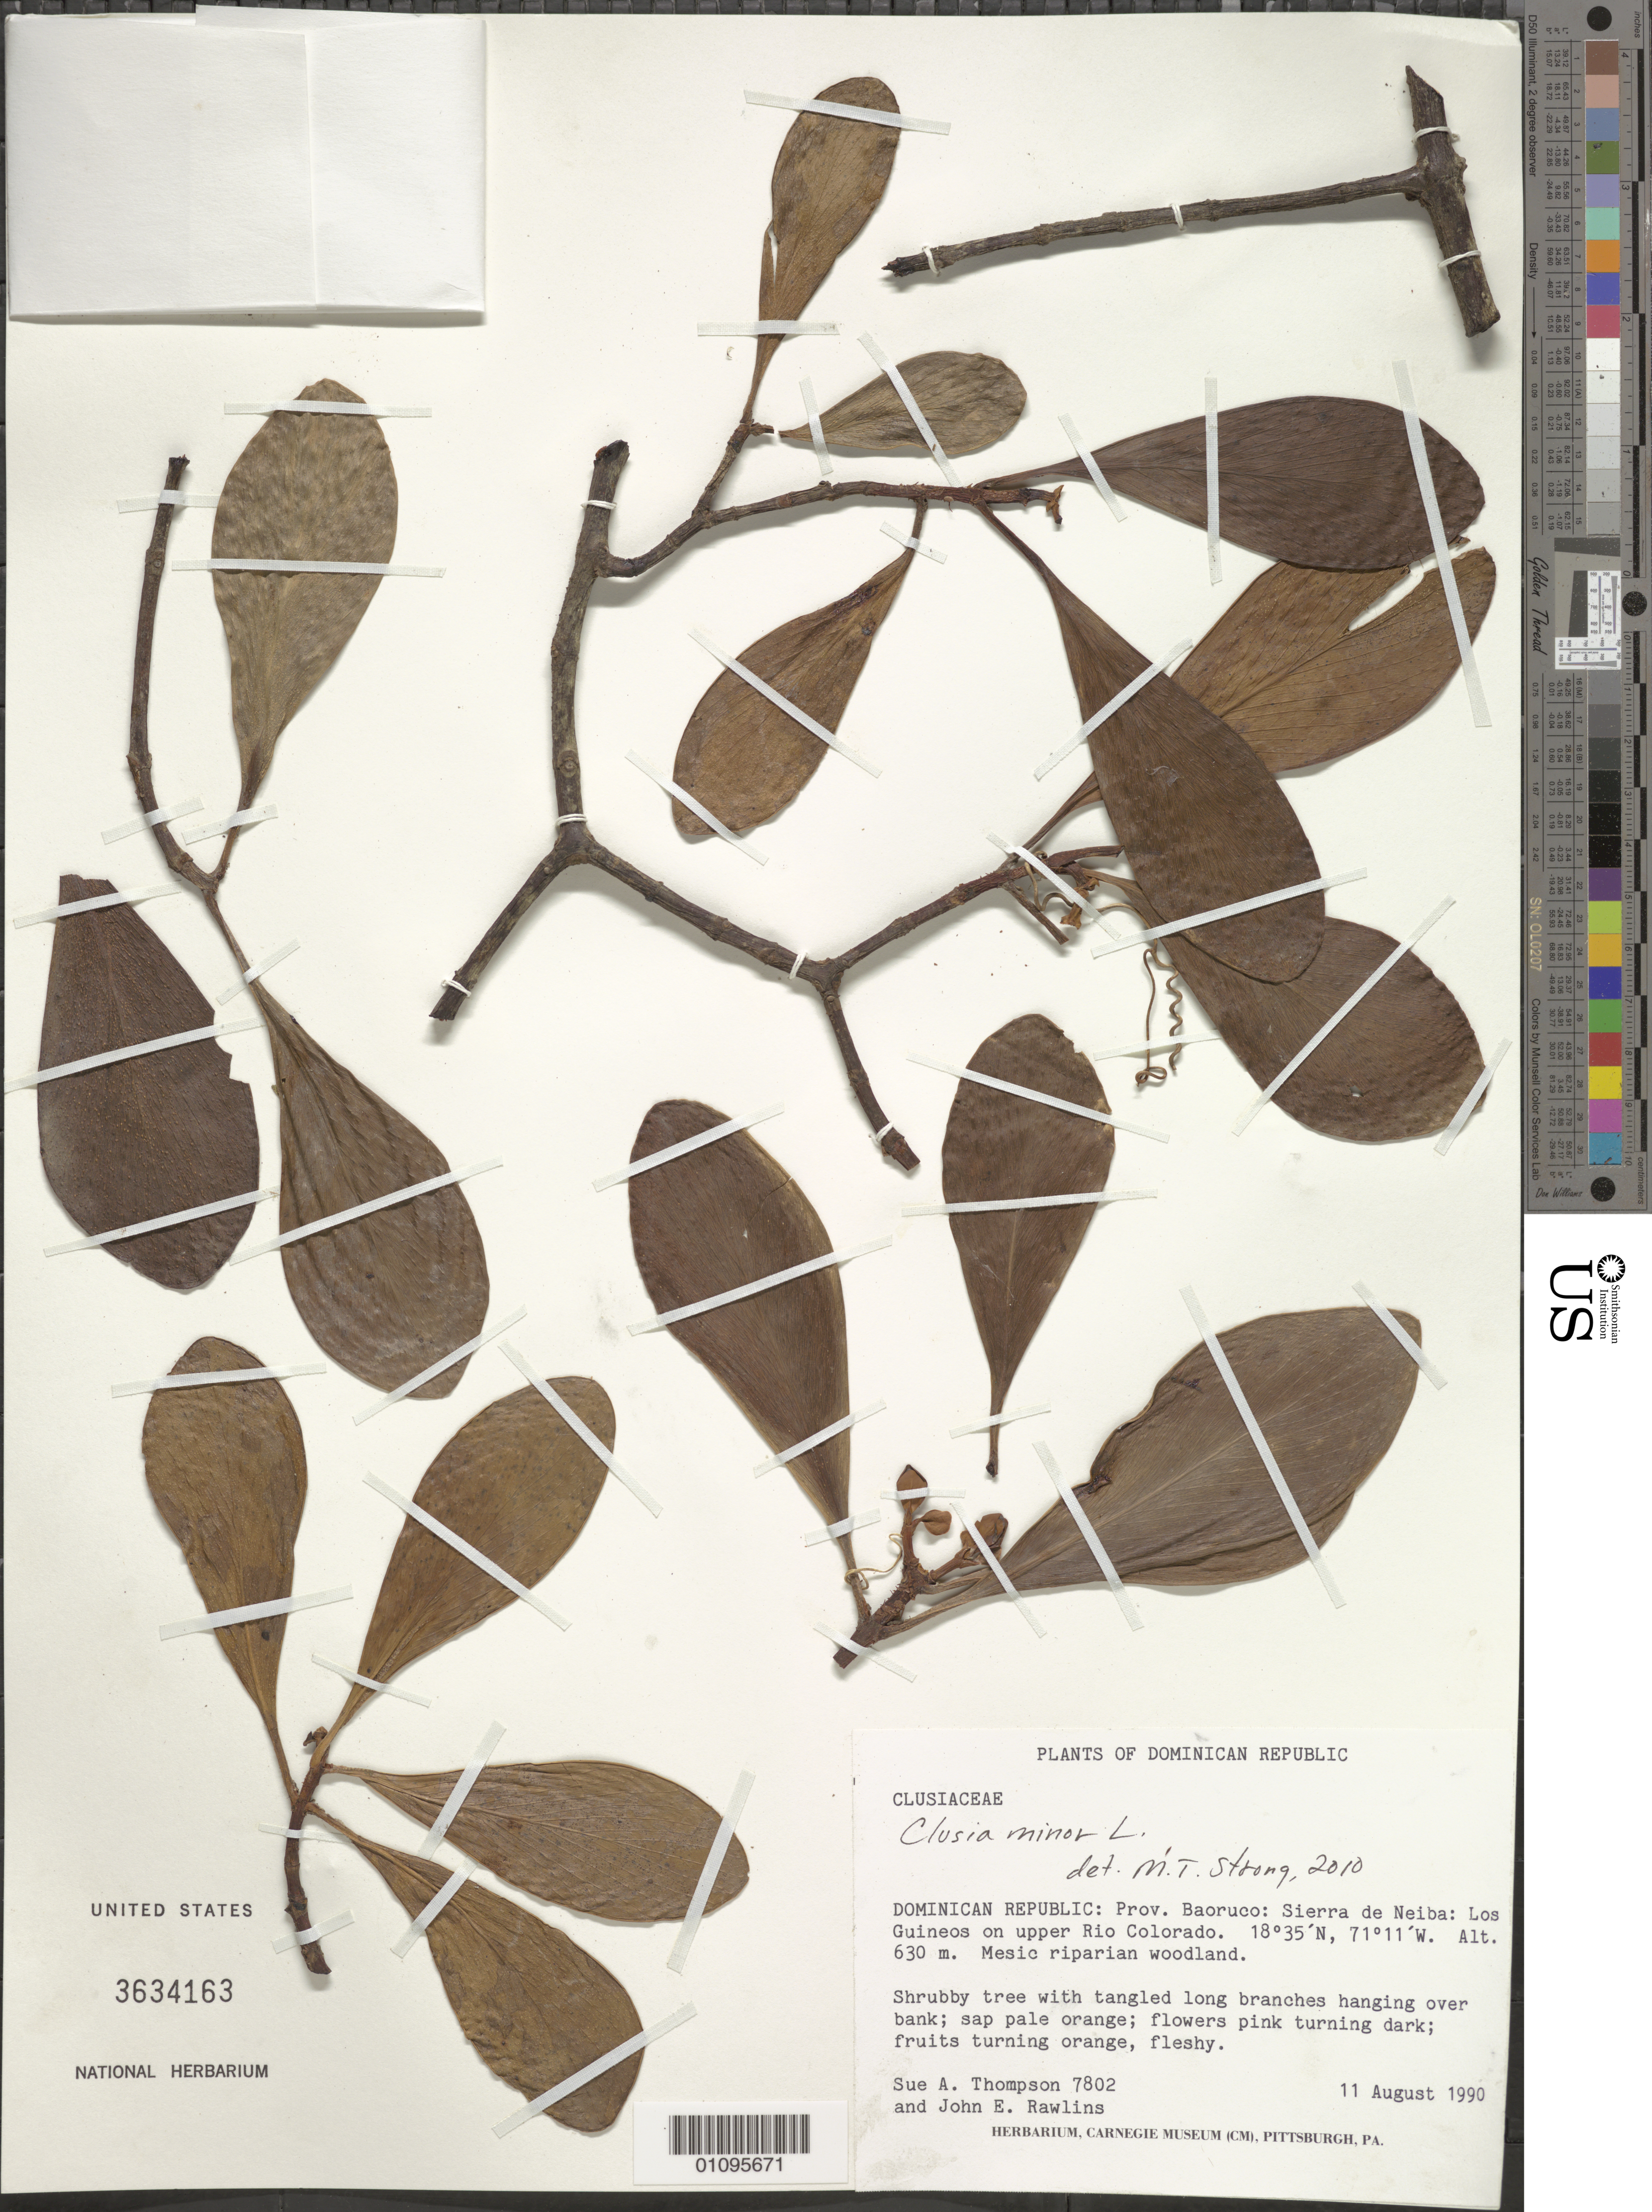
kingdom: Plantae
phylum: Tracheophyta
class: Magnoliopsida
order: Malpighiales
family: Clusiaceae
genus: Clusia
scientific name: Clusia minor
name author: L.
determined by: Strong, M. T., (US), Smithsonian Institution - National Museum of Natural History (UNITED STATES)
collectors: S. A. Thompson & J. Rawlins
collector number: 7802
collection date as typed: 11 Aug 1990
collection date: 1990-08-11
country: Dominican Republic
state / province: Baoruco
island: Hispaniola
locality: Sierra de Neiba, Los Gineos on upper Rio Colorado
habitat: Mesic riparian woodland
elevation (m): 630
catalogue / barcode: US 3634163